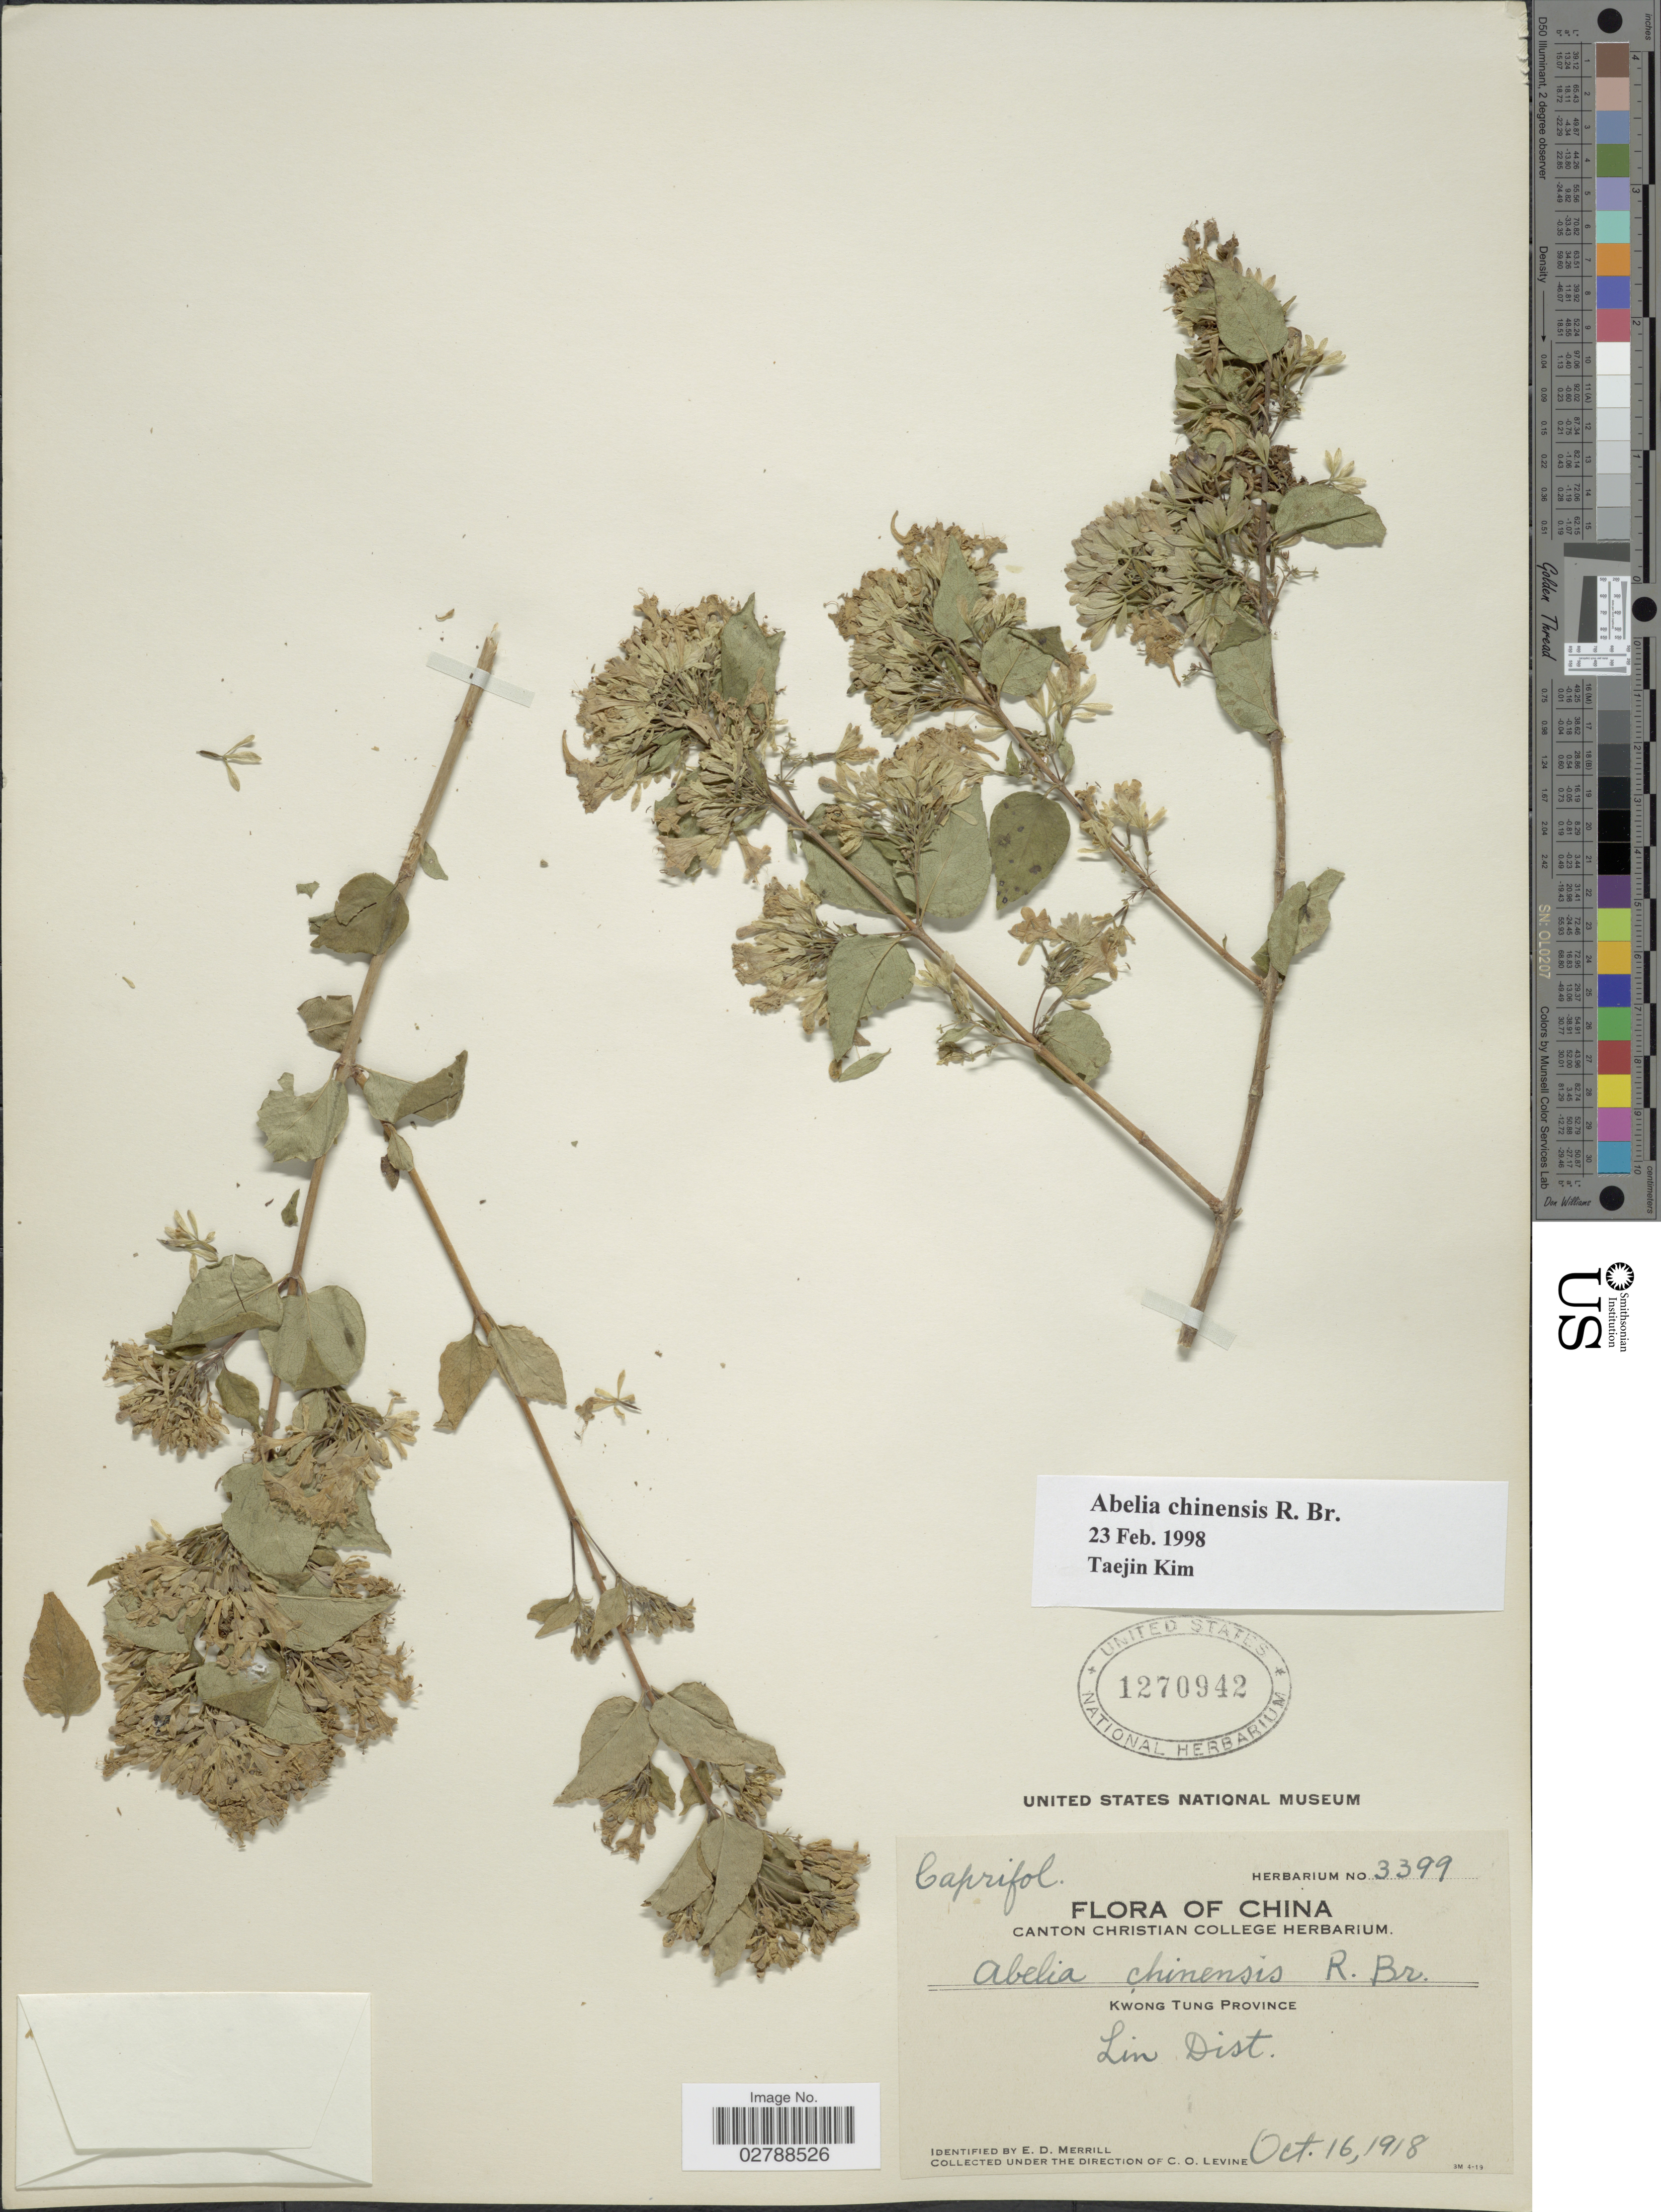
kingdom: Plantae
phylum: Tracheophyta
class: Magnoliopsida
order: Dipsacales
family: Caprifoliaceae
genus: Abelia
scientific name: Abelia chinensis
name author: R. Br.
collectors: C. O. Levine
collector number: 3399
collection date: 1918-10-16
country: China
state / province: Guangdong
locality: Kwong Tung Province. Lin Dist.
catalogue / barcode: US 1270942